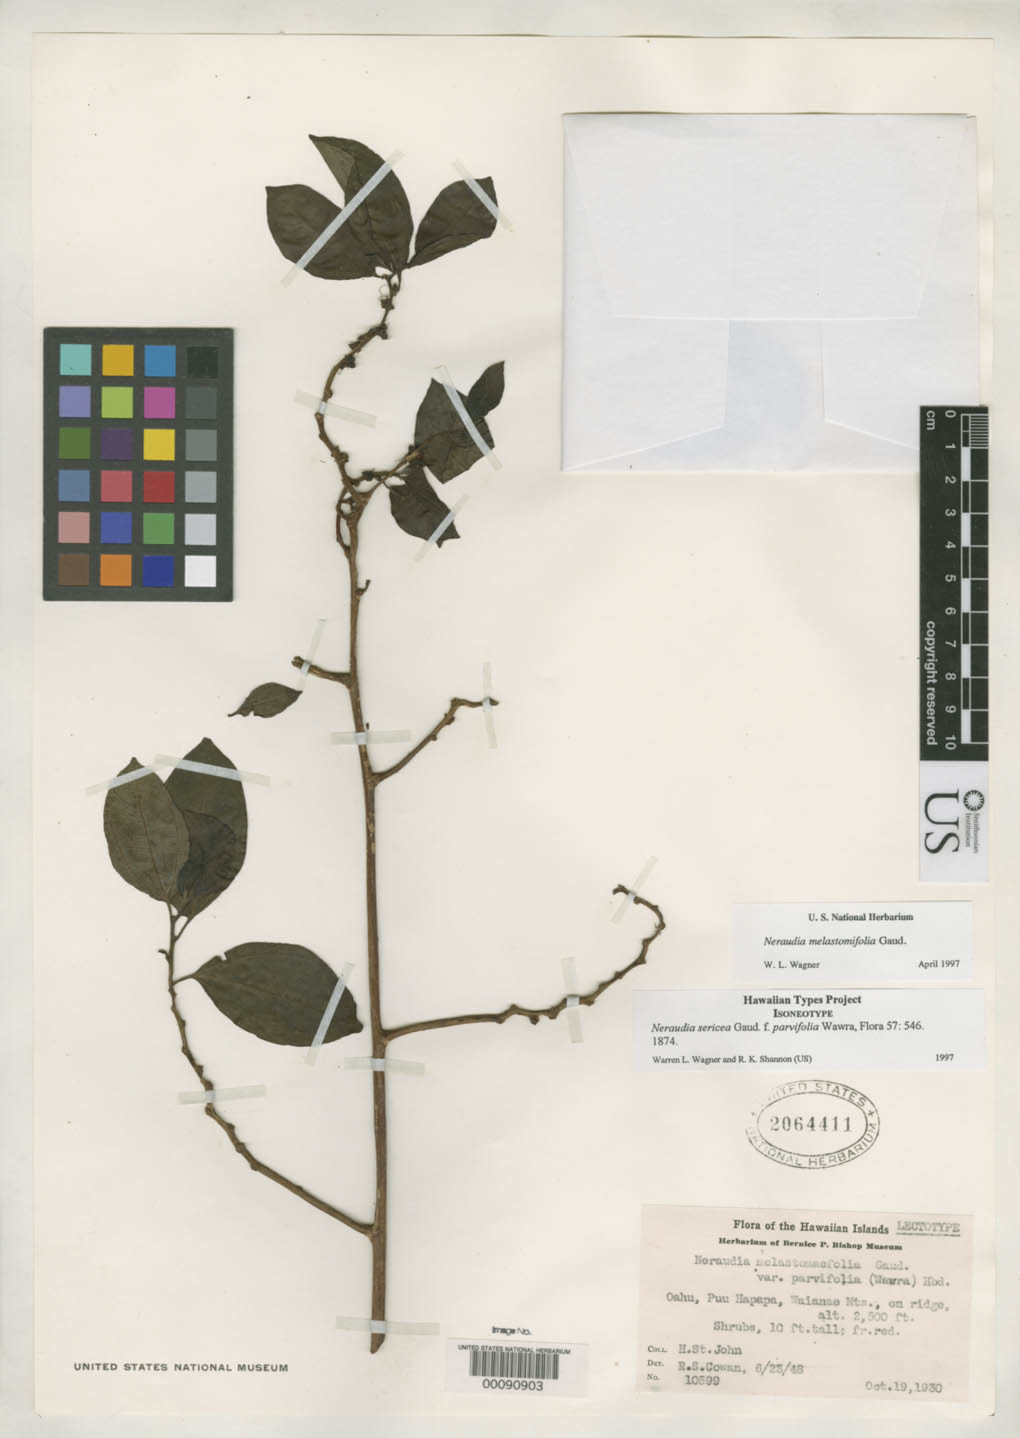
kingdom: Plantae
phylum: Tracheophyta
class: Magnoliopsida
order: Rosales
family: Urticaceae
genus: Neraudia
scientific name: Neraudia sericea f. parvifolia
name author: Wawra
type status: Isoneotype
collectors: H. St. John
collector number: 10599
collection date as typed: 19 Oct 1930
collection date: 1930-10-19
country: United States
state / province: Hawaii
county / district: Honolulu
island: Oahu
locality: Waianae Range, Puu Hapapa.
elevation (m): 762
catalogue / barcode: US 2064411